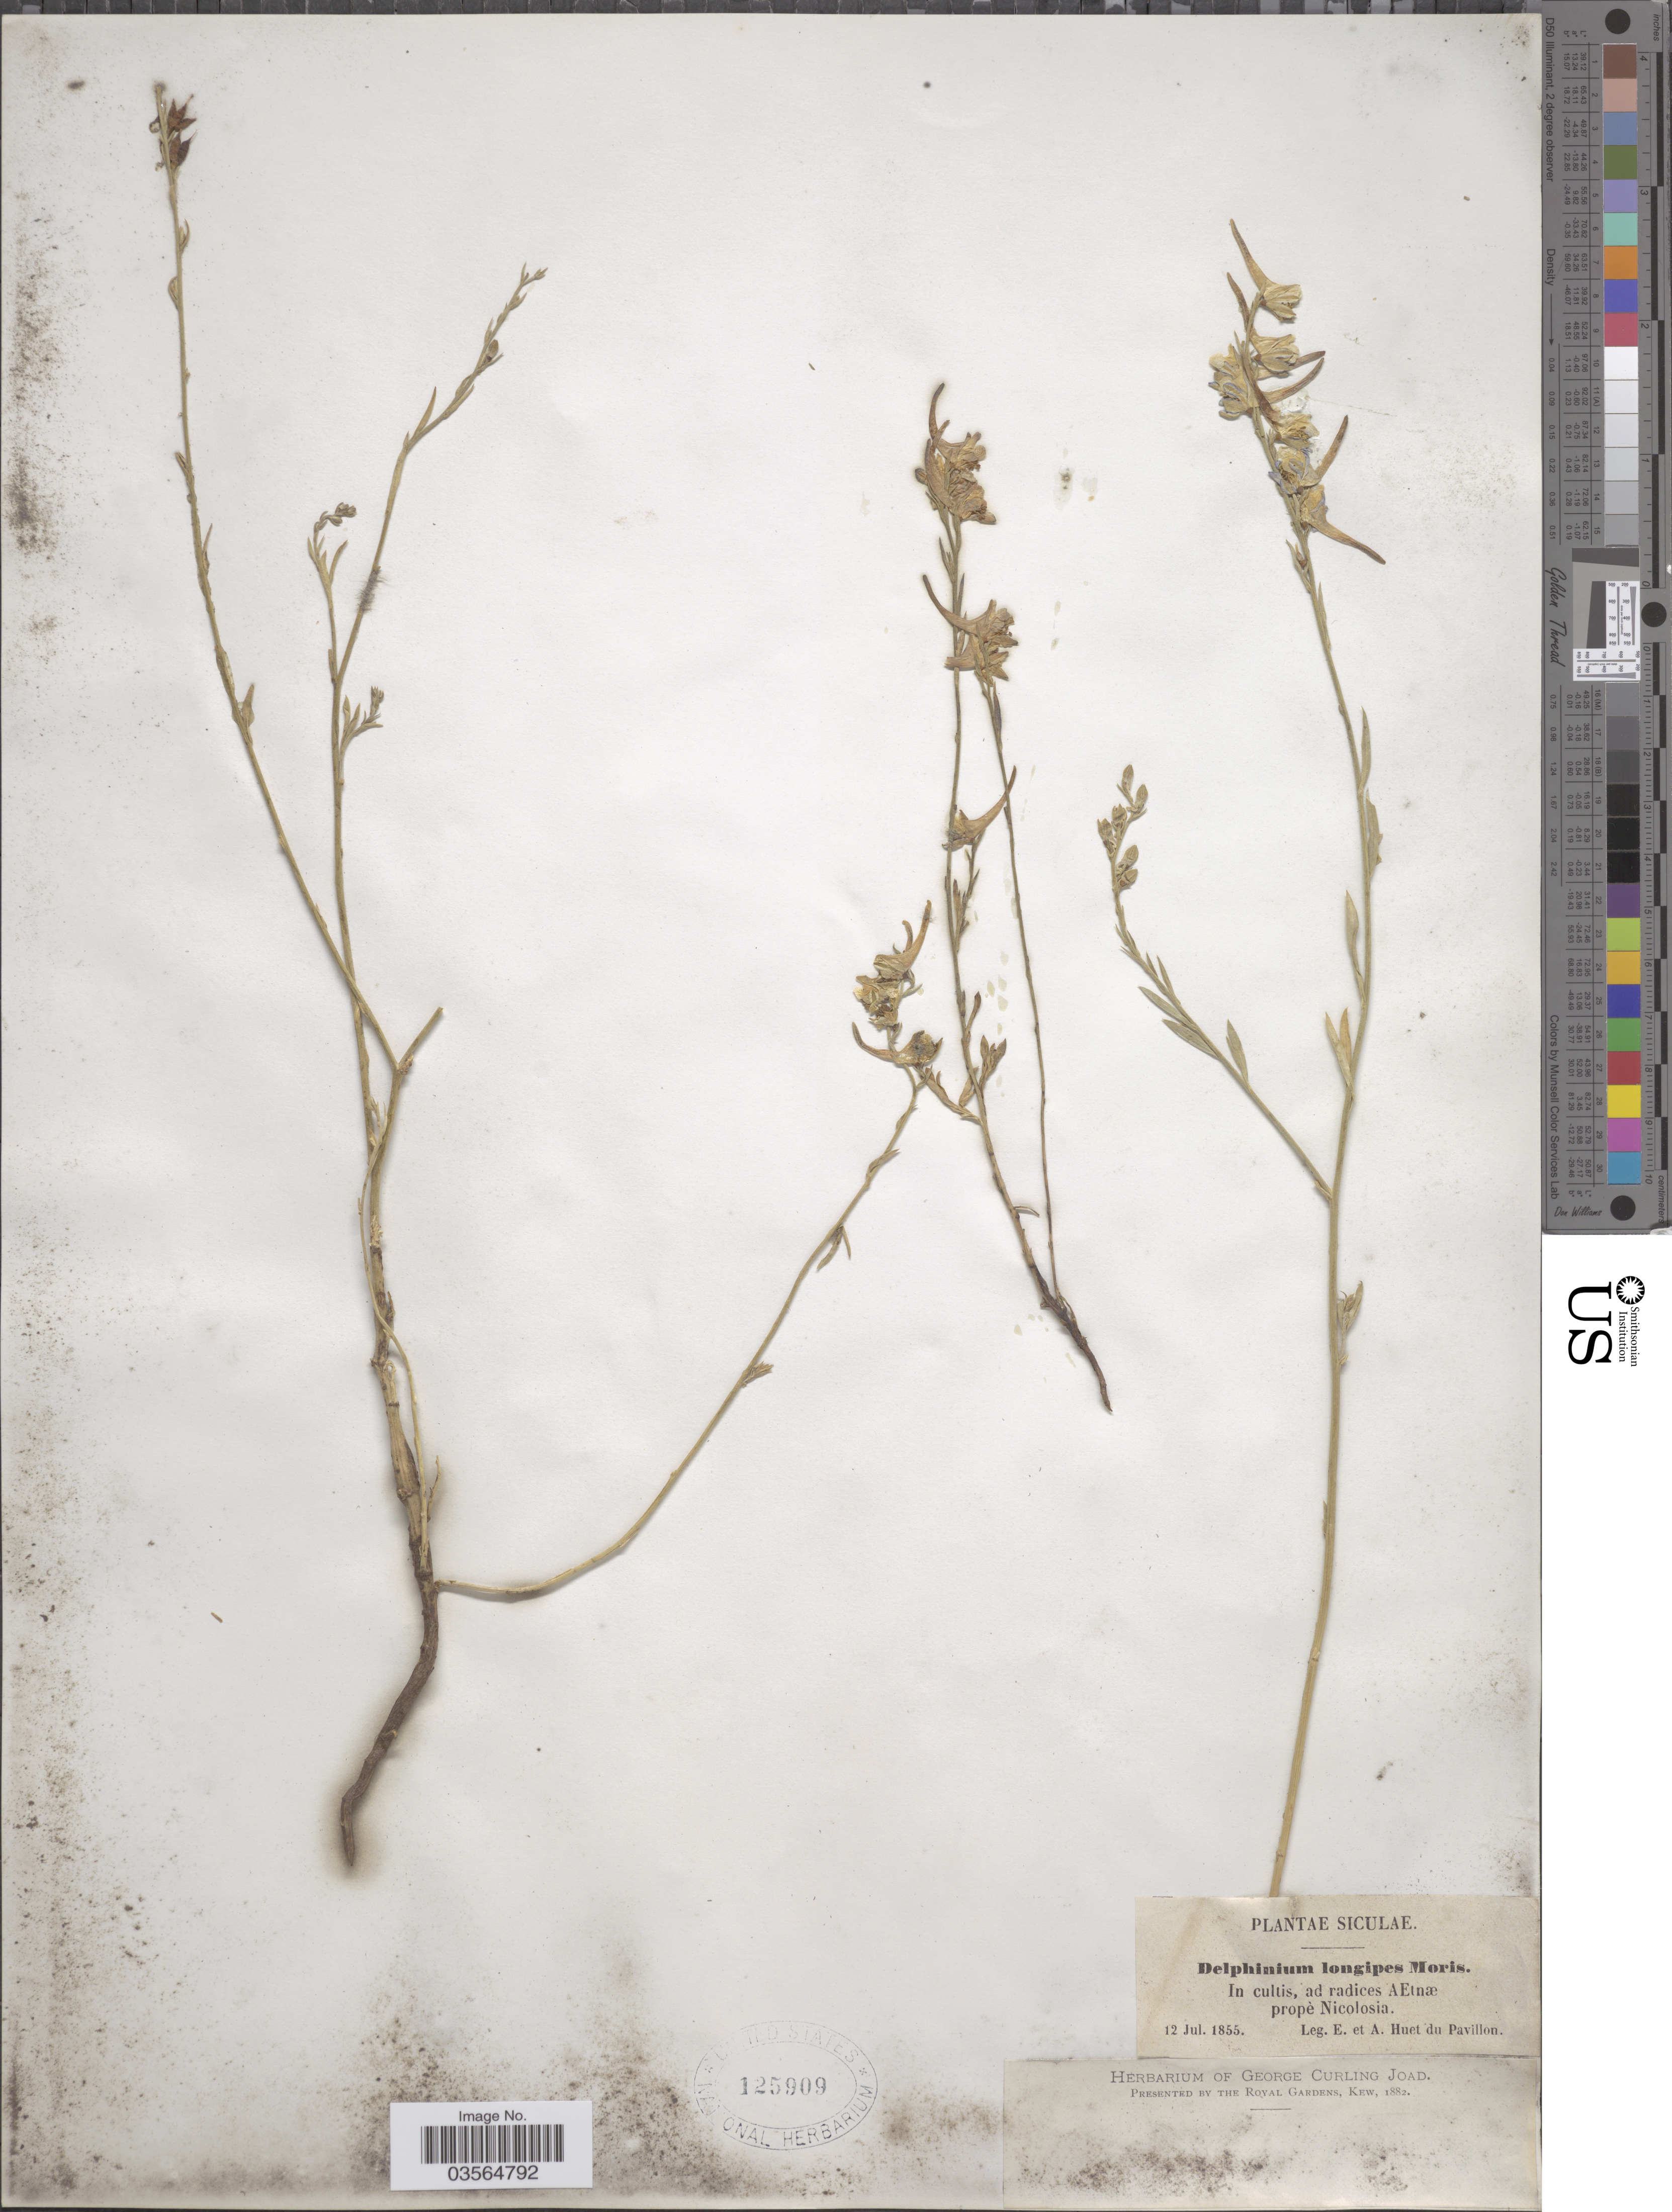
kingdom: Plantae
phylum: Tracheophyta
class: Magnoliopsida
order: Ranunculales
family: Ranunculaceae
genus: Delphinium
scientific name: Delphinium halteratum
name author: Sibth. & Sm.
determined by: Du Pasquier, P.-E.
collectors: E. Huet du Pavillon & A. Huet du Pavillon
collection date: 1855-07-12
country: Italy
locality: Siculae. In cultis, ad radices A Etnæ propè Nicolosia.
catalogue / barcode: US 125909